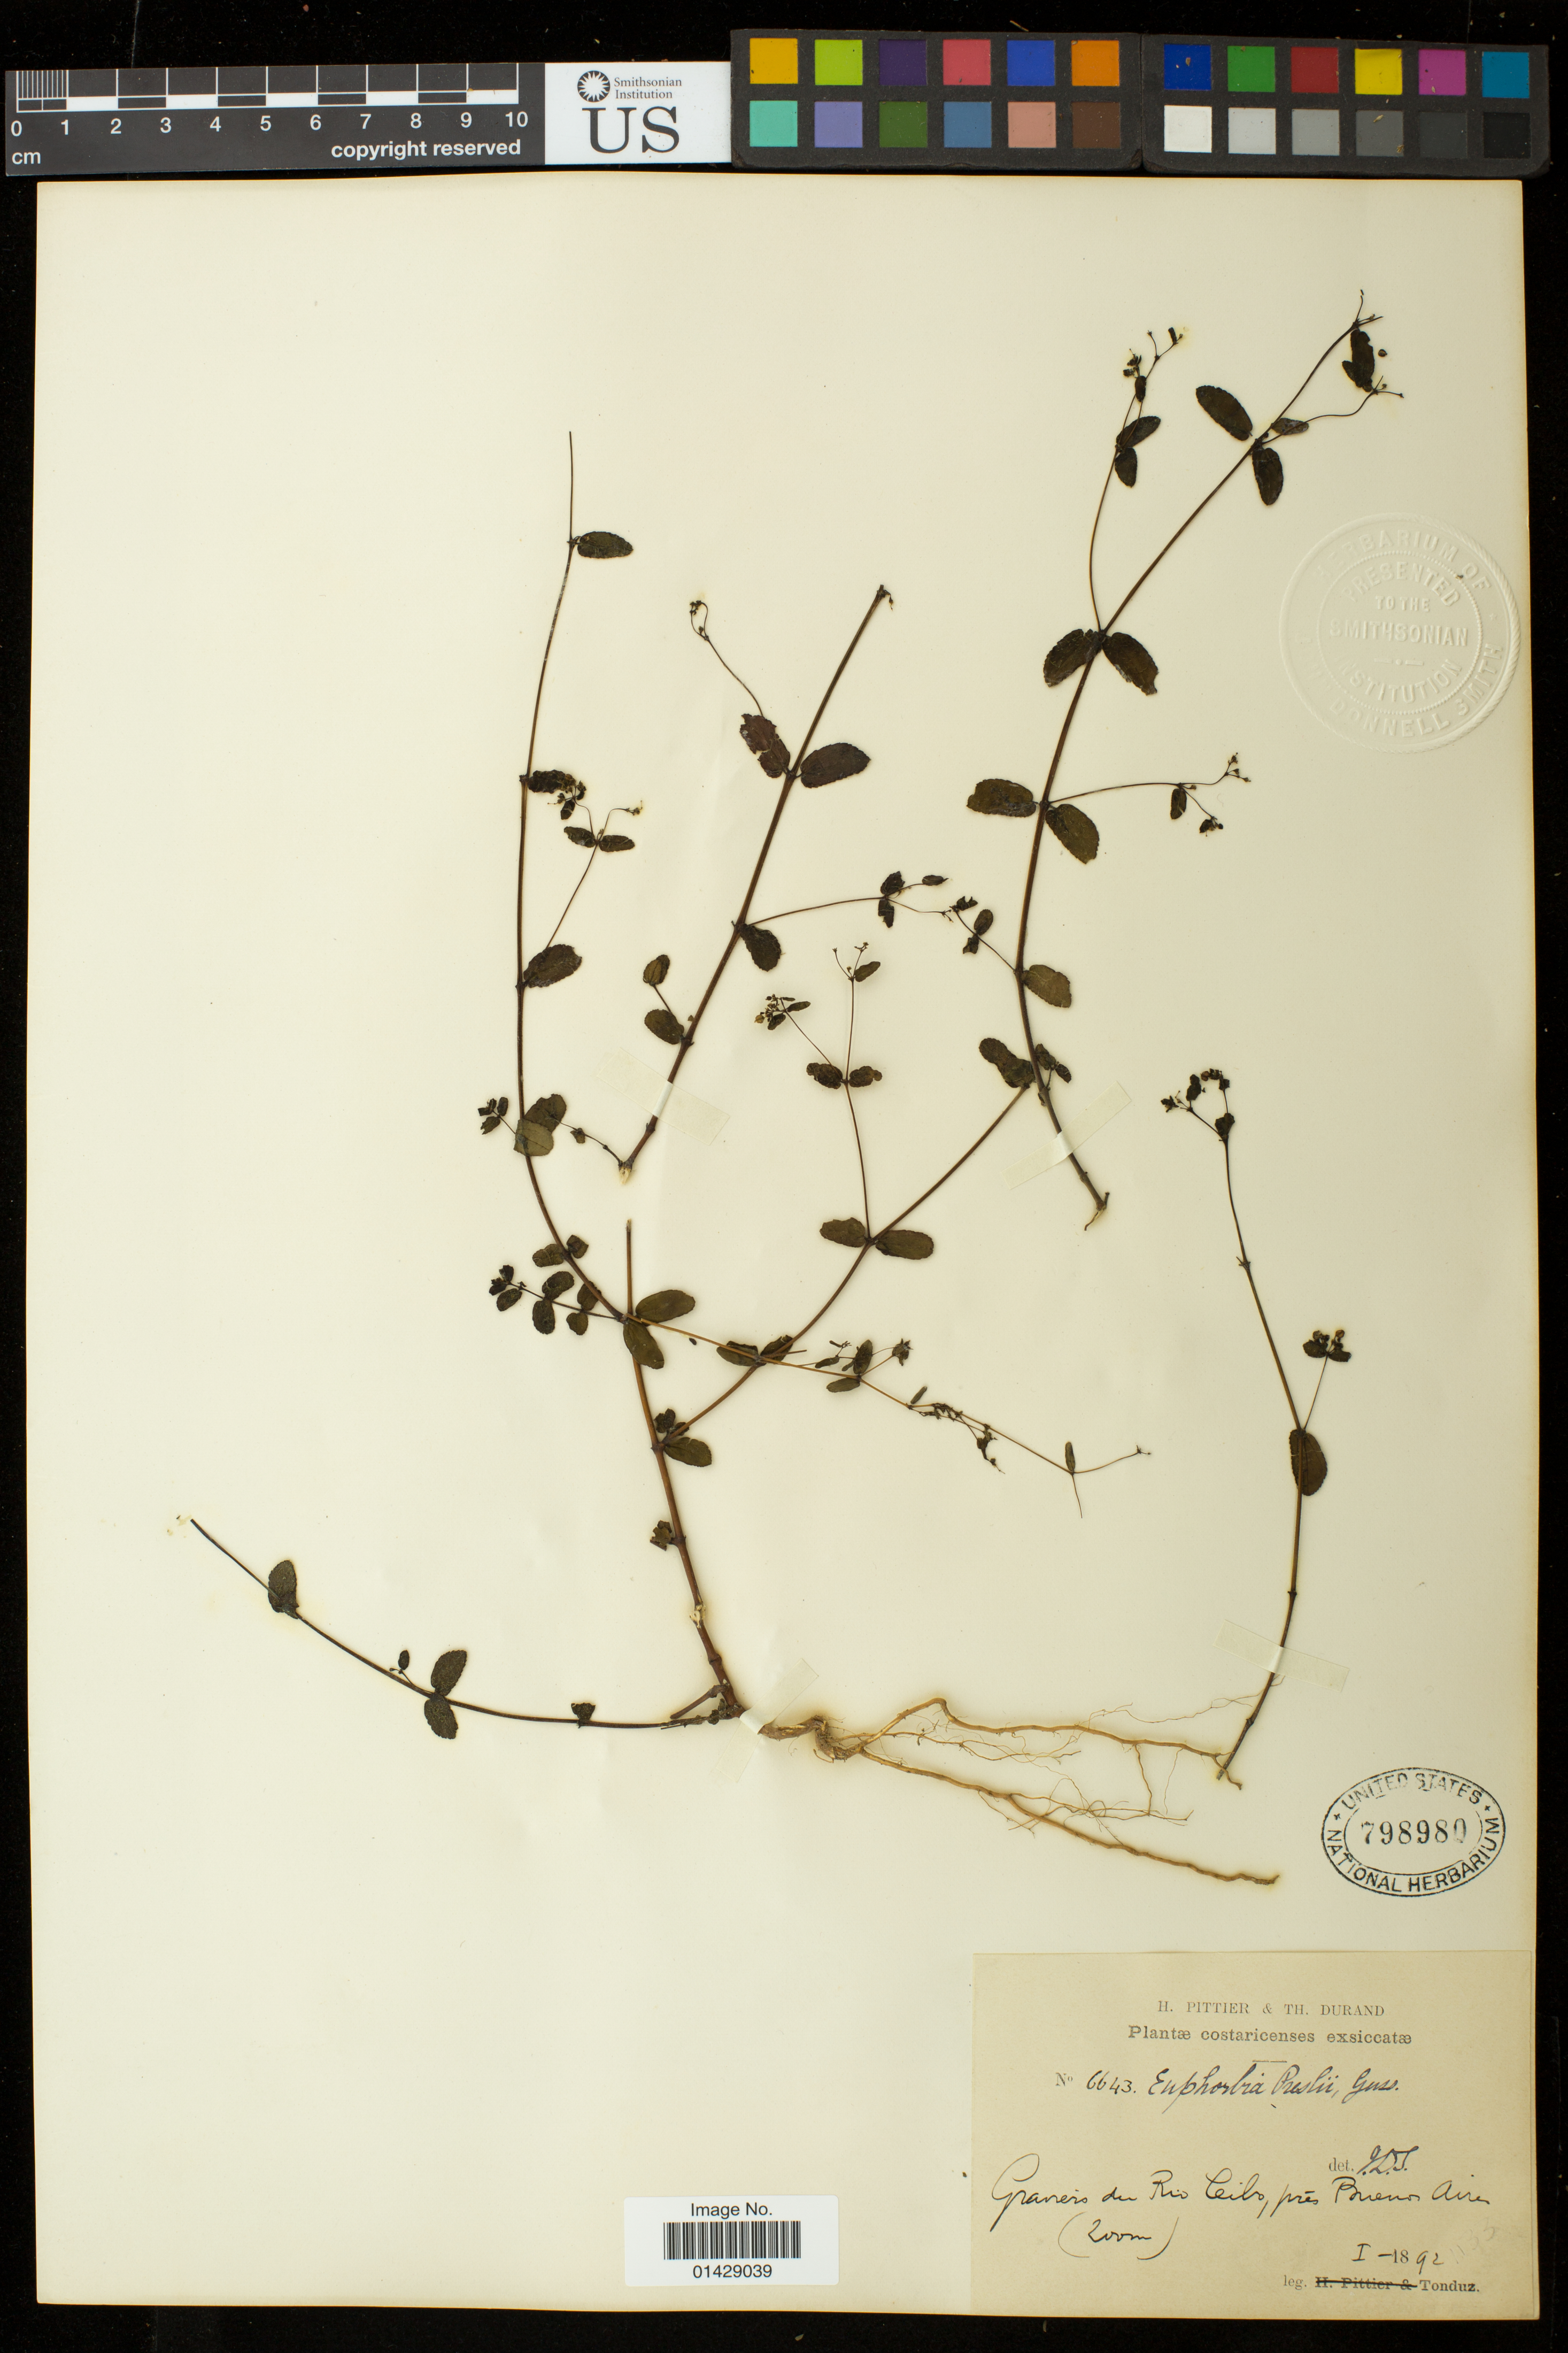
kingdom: Plantae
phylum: Tracheophyta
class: Magnoliopsida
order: Malpighiales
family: Euphorbiaceae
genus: Euphorbia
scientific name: Euphorbia hyssopifolia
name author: L.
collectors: A. Tonduz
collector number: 6643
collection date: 1892-01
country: Costa Rica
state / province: Puntarenas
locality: Graviers du Rio Ceibo, pres Buenos Aires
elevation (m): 200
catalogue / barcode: US 798980